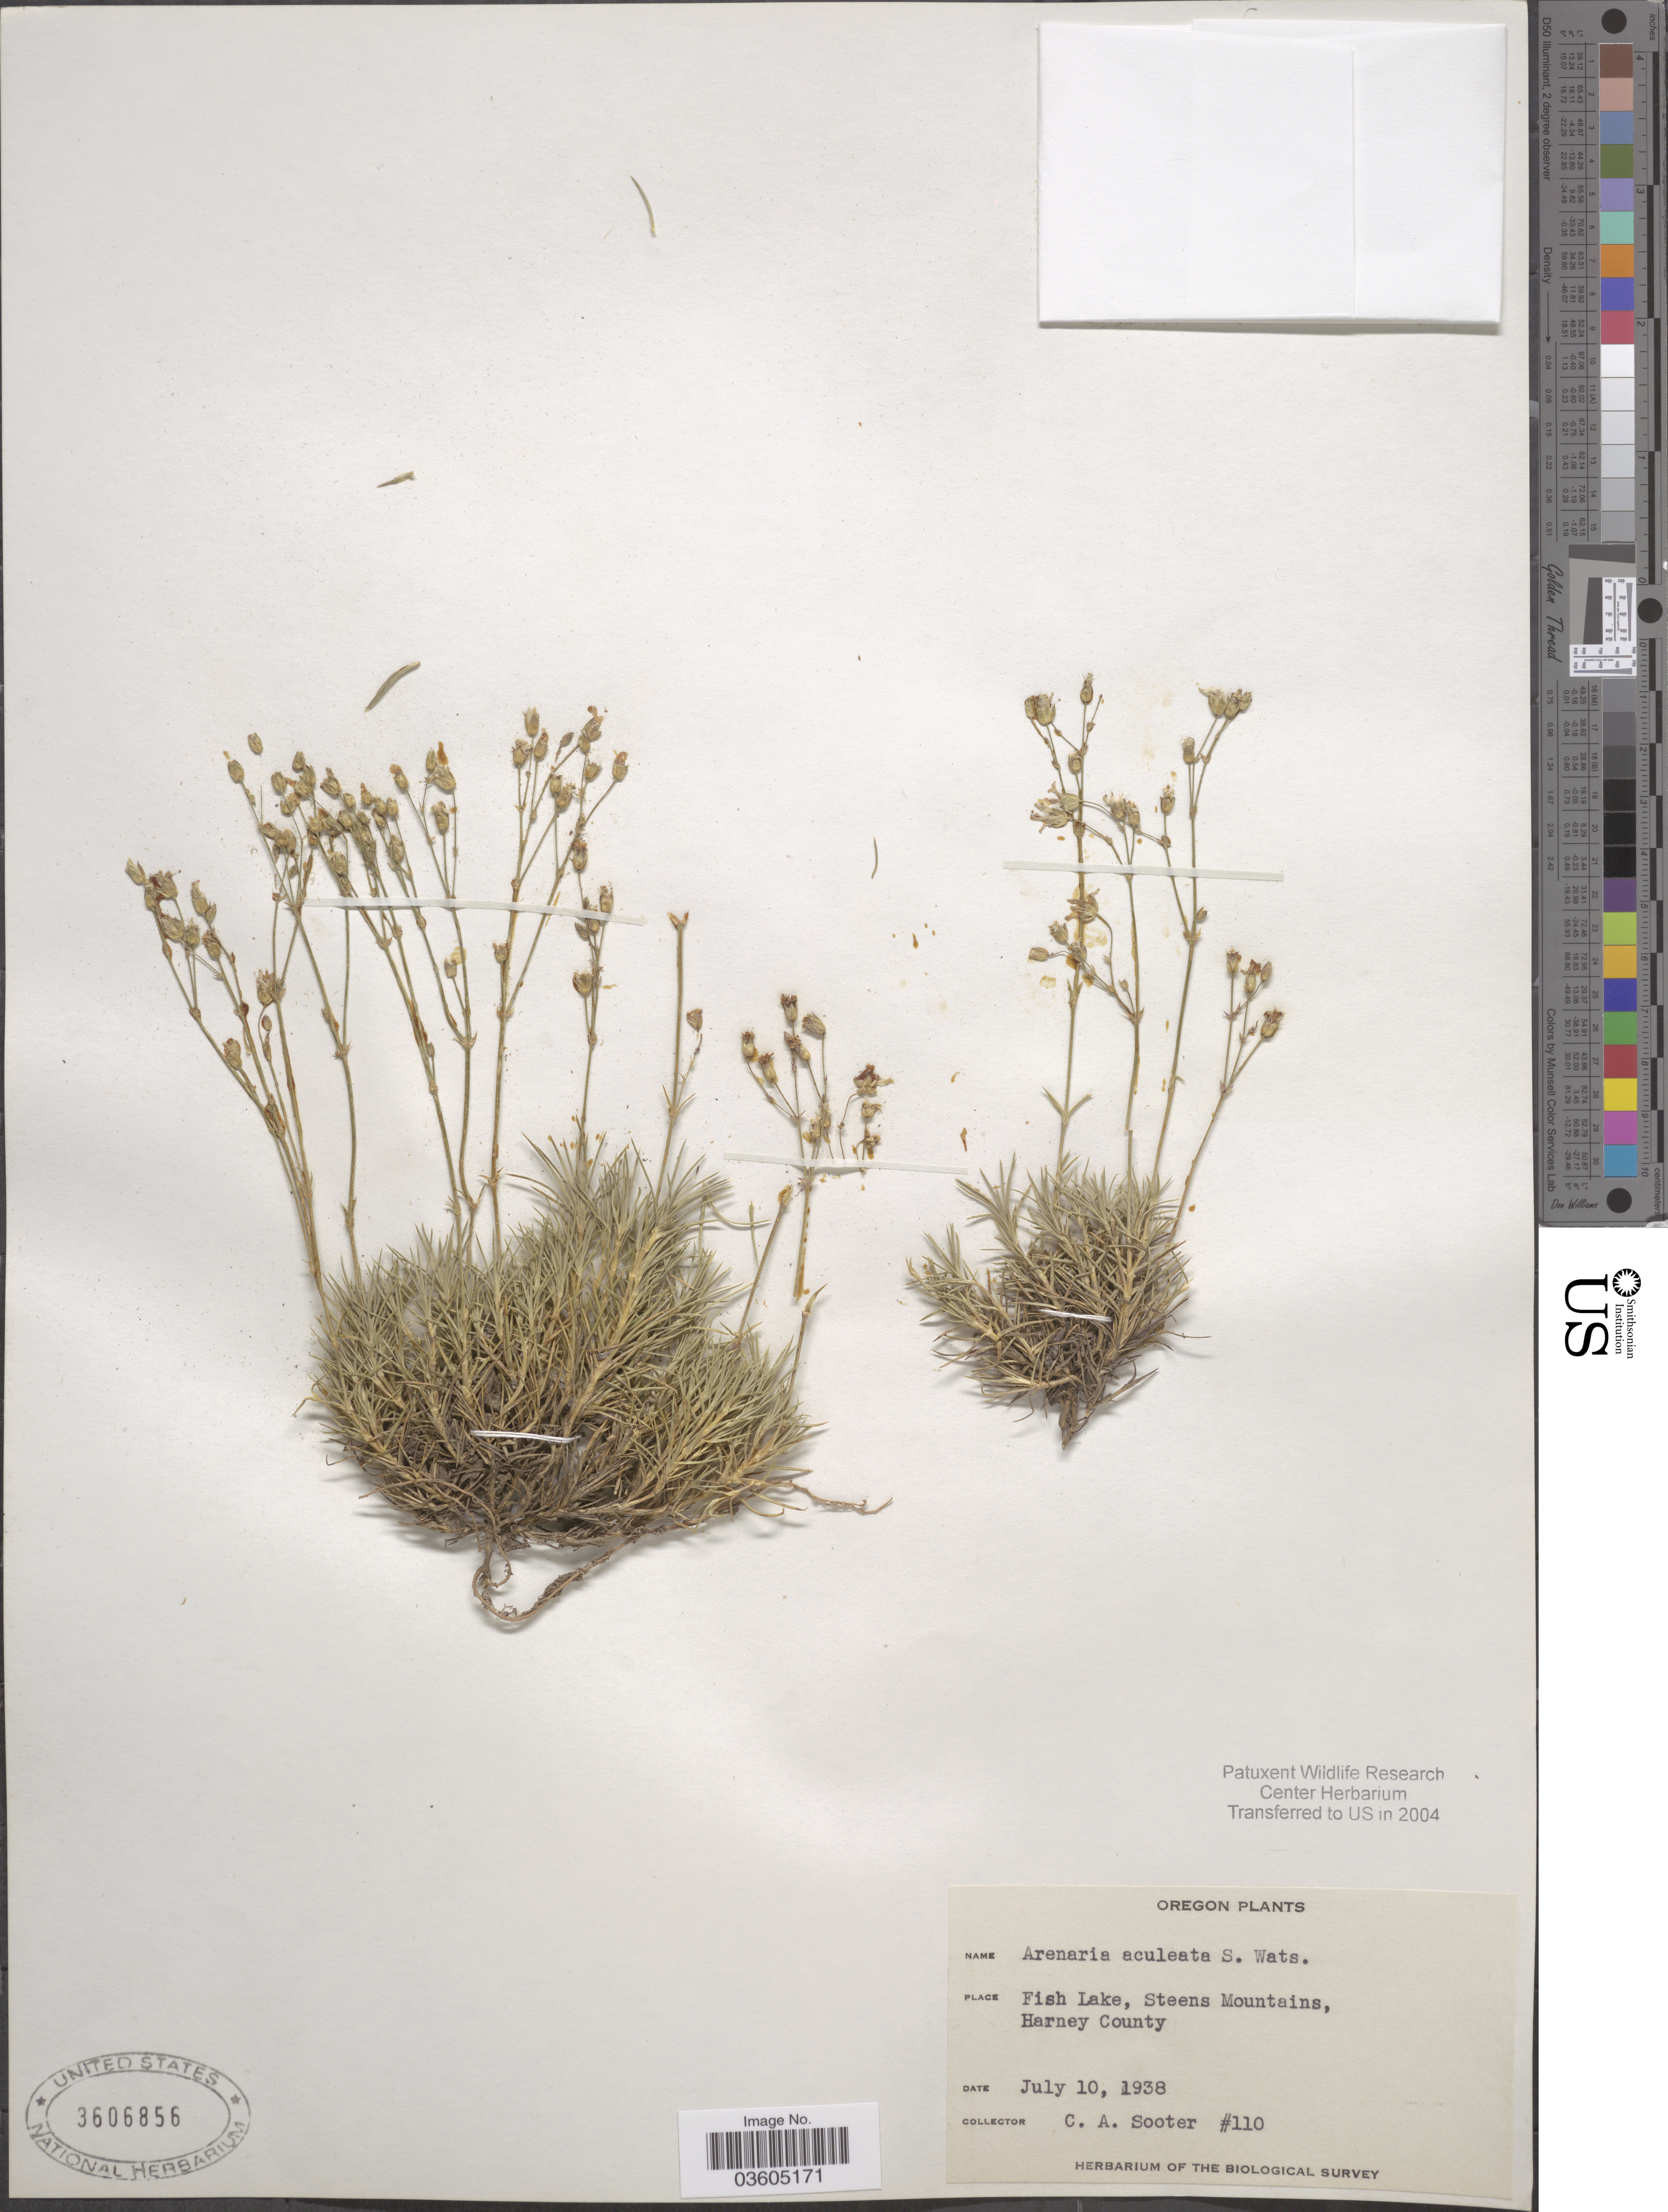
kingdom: Plantae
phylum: Tracheophyta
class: Magnoliopsida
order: Caryophyllales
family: Caryophyllaceae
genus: Eremogone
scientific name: Eremogone aculeata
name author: (S. Watson) Ikonn.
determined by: U.S. National Herbarium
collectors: C. Sooter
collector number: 110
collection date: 1938-07-10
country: United States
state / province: Oregon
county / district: Harney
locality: Fish Lake, Steens Mountains, Harney County.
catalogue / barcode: US 3606856